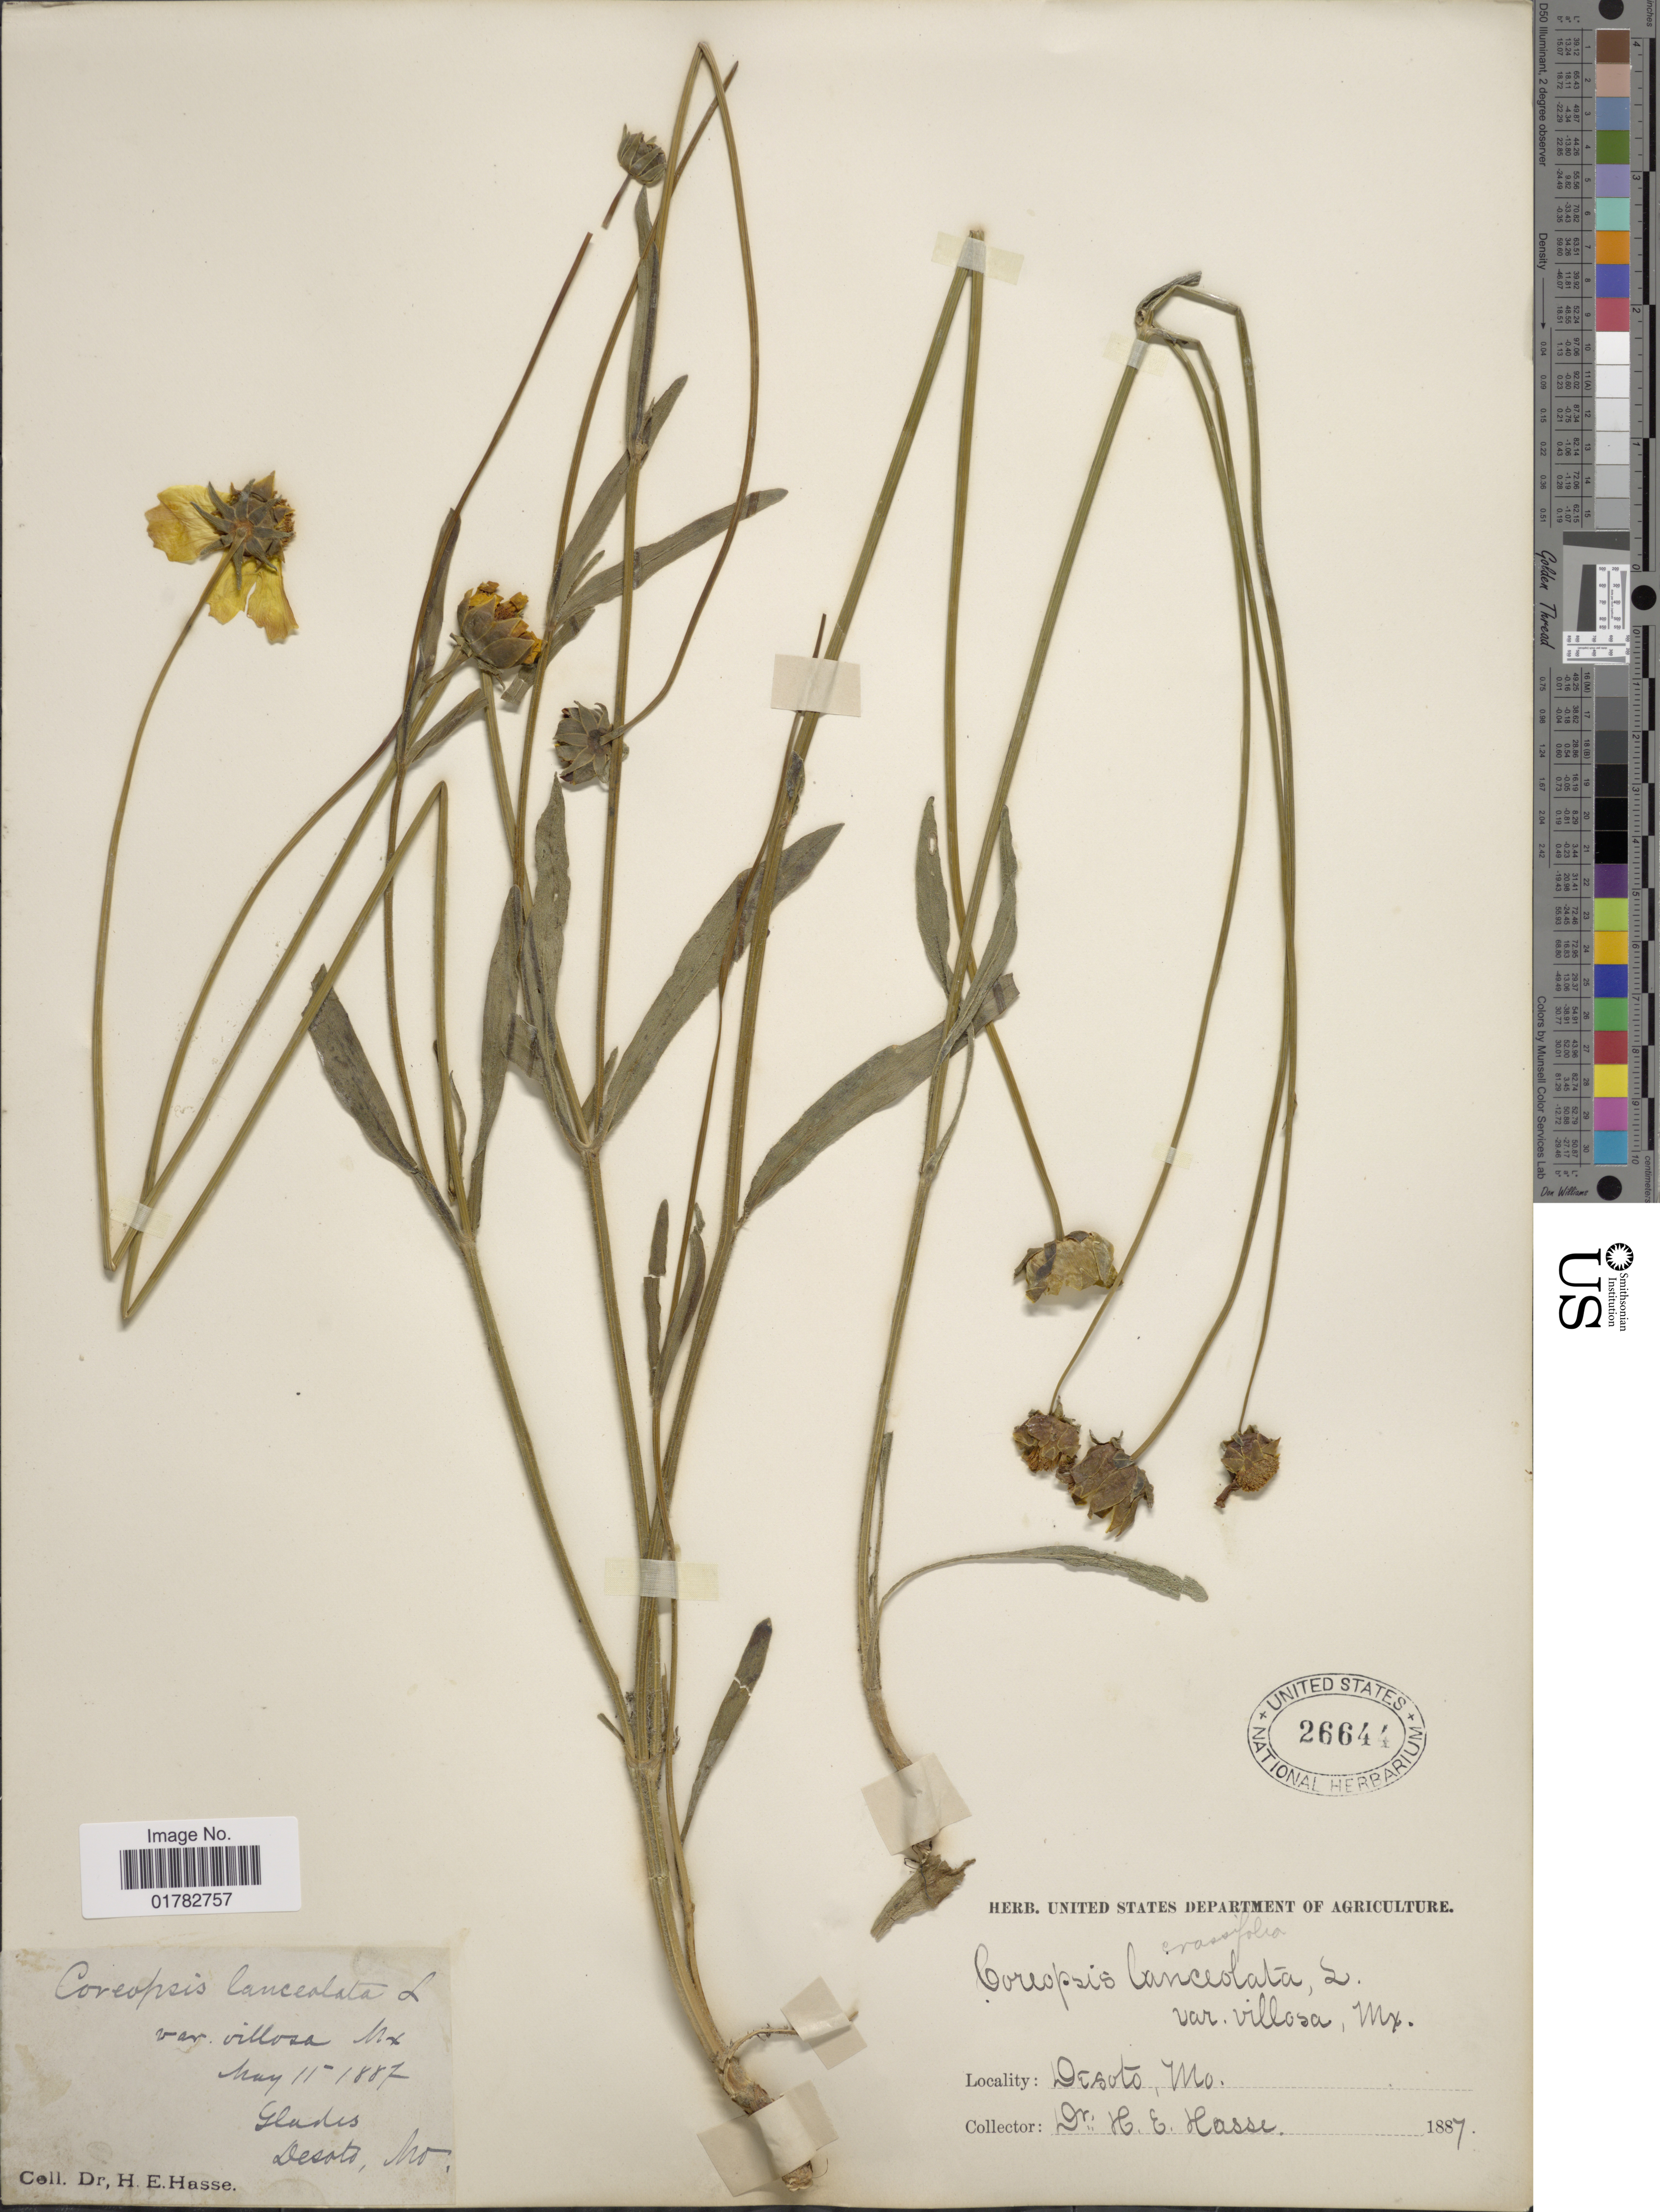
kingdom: Plantae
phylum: Tracheophyta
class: Magnoliopsida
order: Asterales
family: Asteraceae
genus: Coreopsis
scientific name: Coreopsis lanceolata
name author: L.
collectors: H. E. Hasse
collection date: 1887-05-11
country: United States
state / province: Missouri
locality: Glades, Desoto, Mo.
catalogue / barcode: US 26644